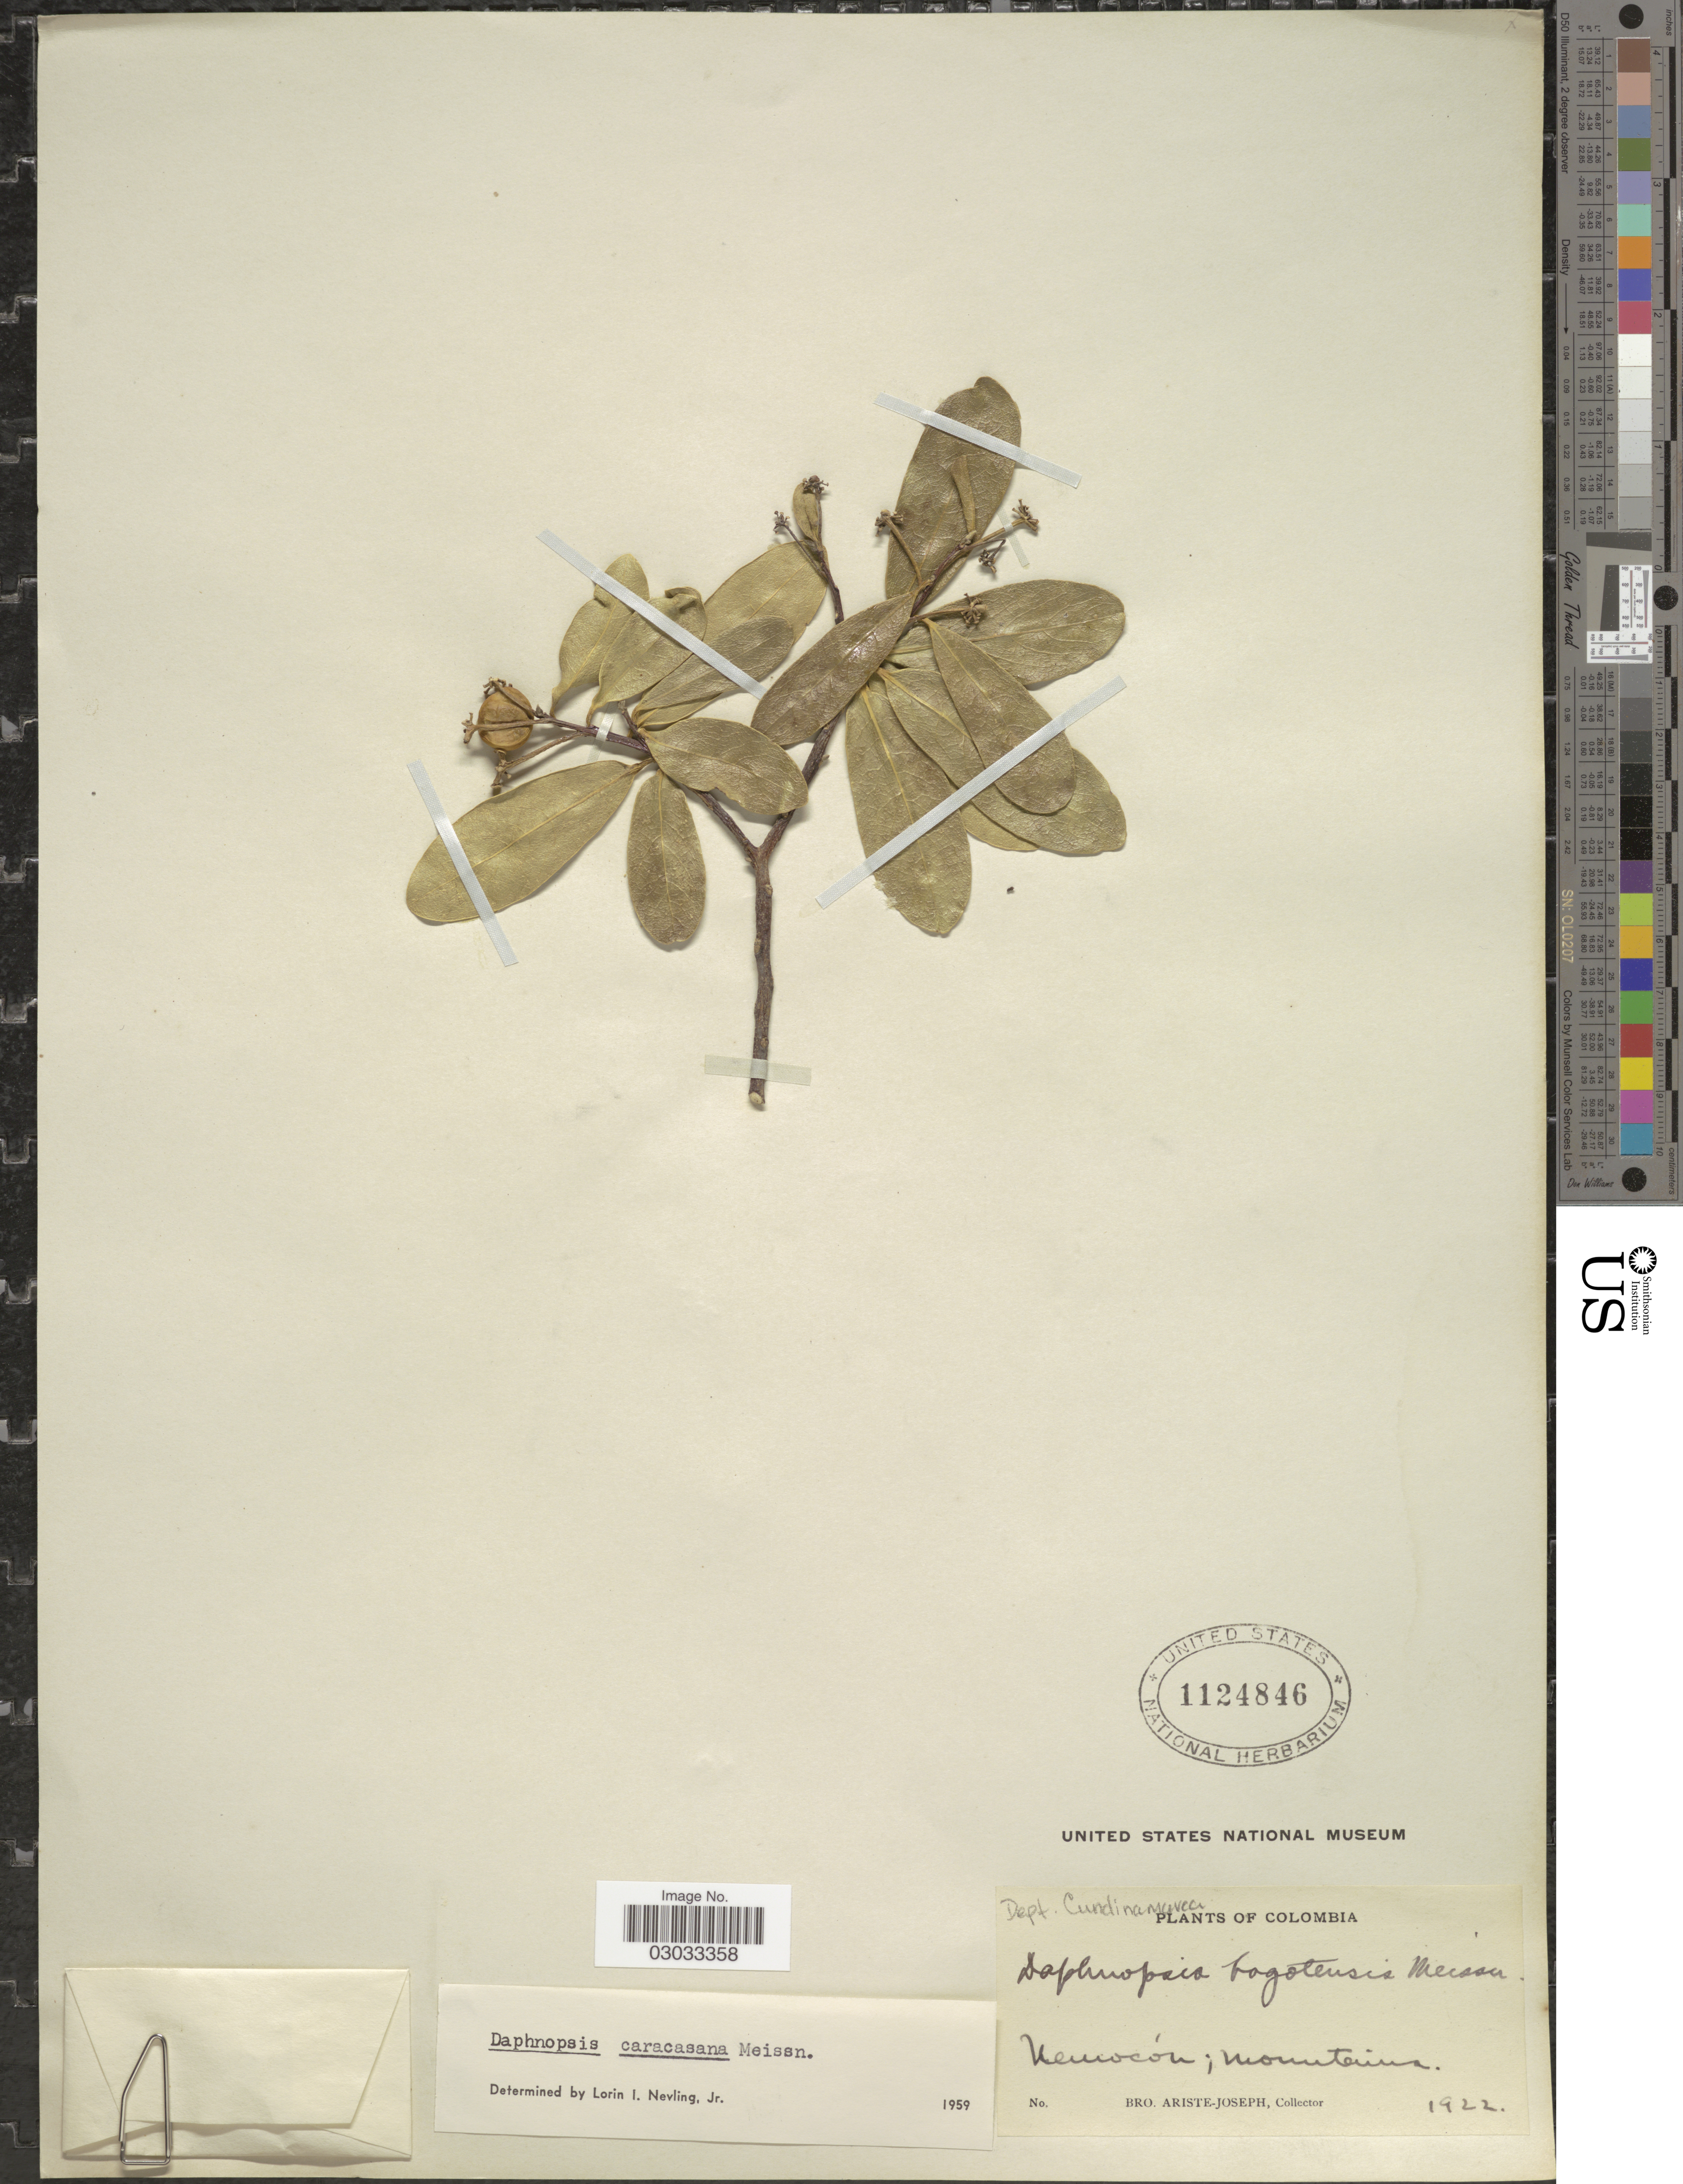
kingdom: Plantae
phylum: Tracheophyta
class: Magnoliopsida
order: Malvales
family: Thymelaeaceae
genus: Daphnopsis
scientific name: Daphnopsis caracasana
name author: Meisn.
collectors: Bro. Ariste-Joseph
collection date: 1922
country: Colombia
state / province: Cundinamarca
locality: Dept. Cundinamarca. Nemocón; mountains.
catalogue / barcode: US 1124846